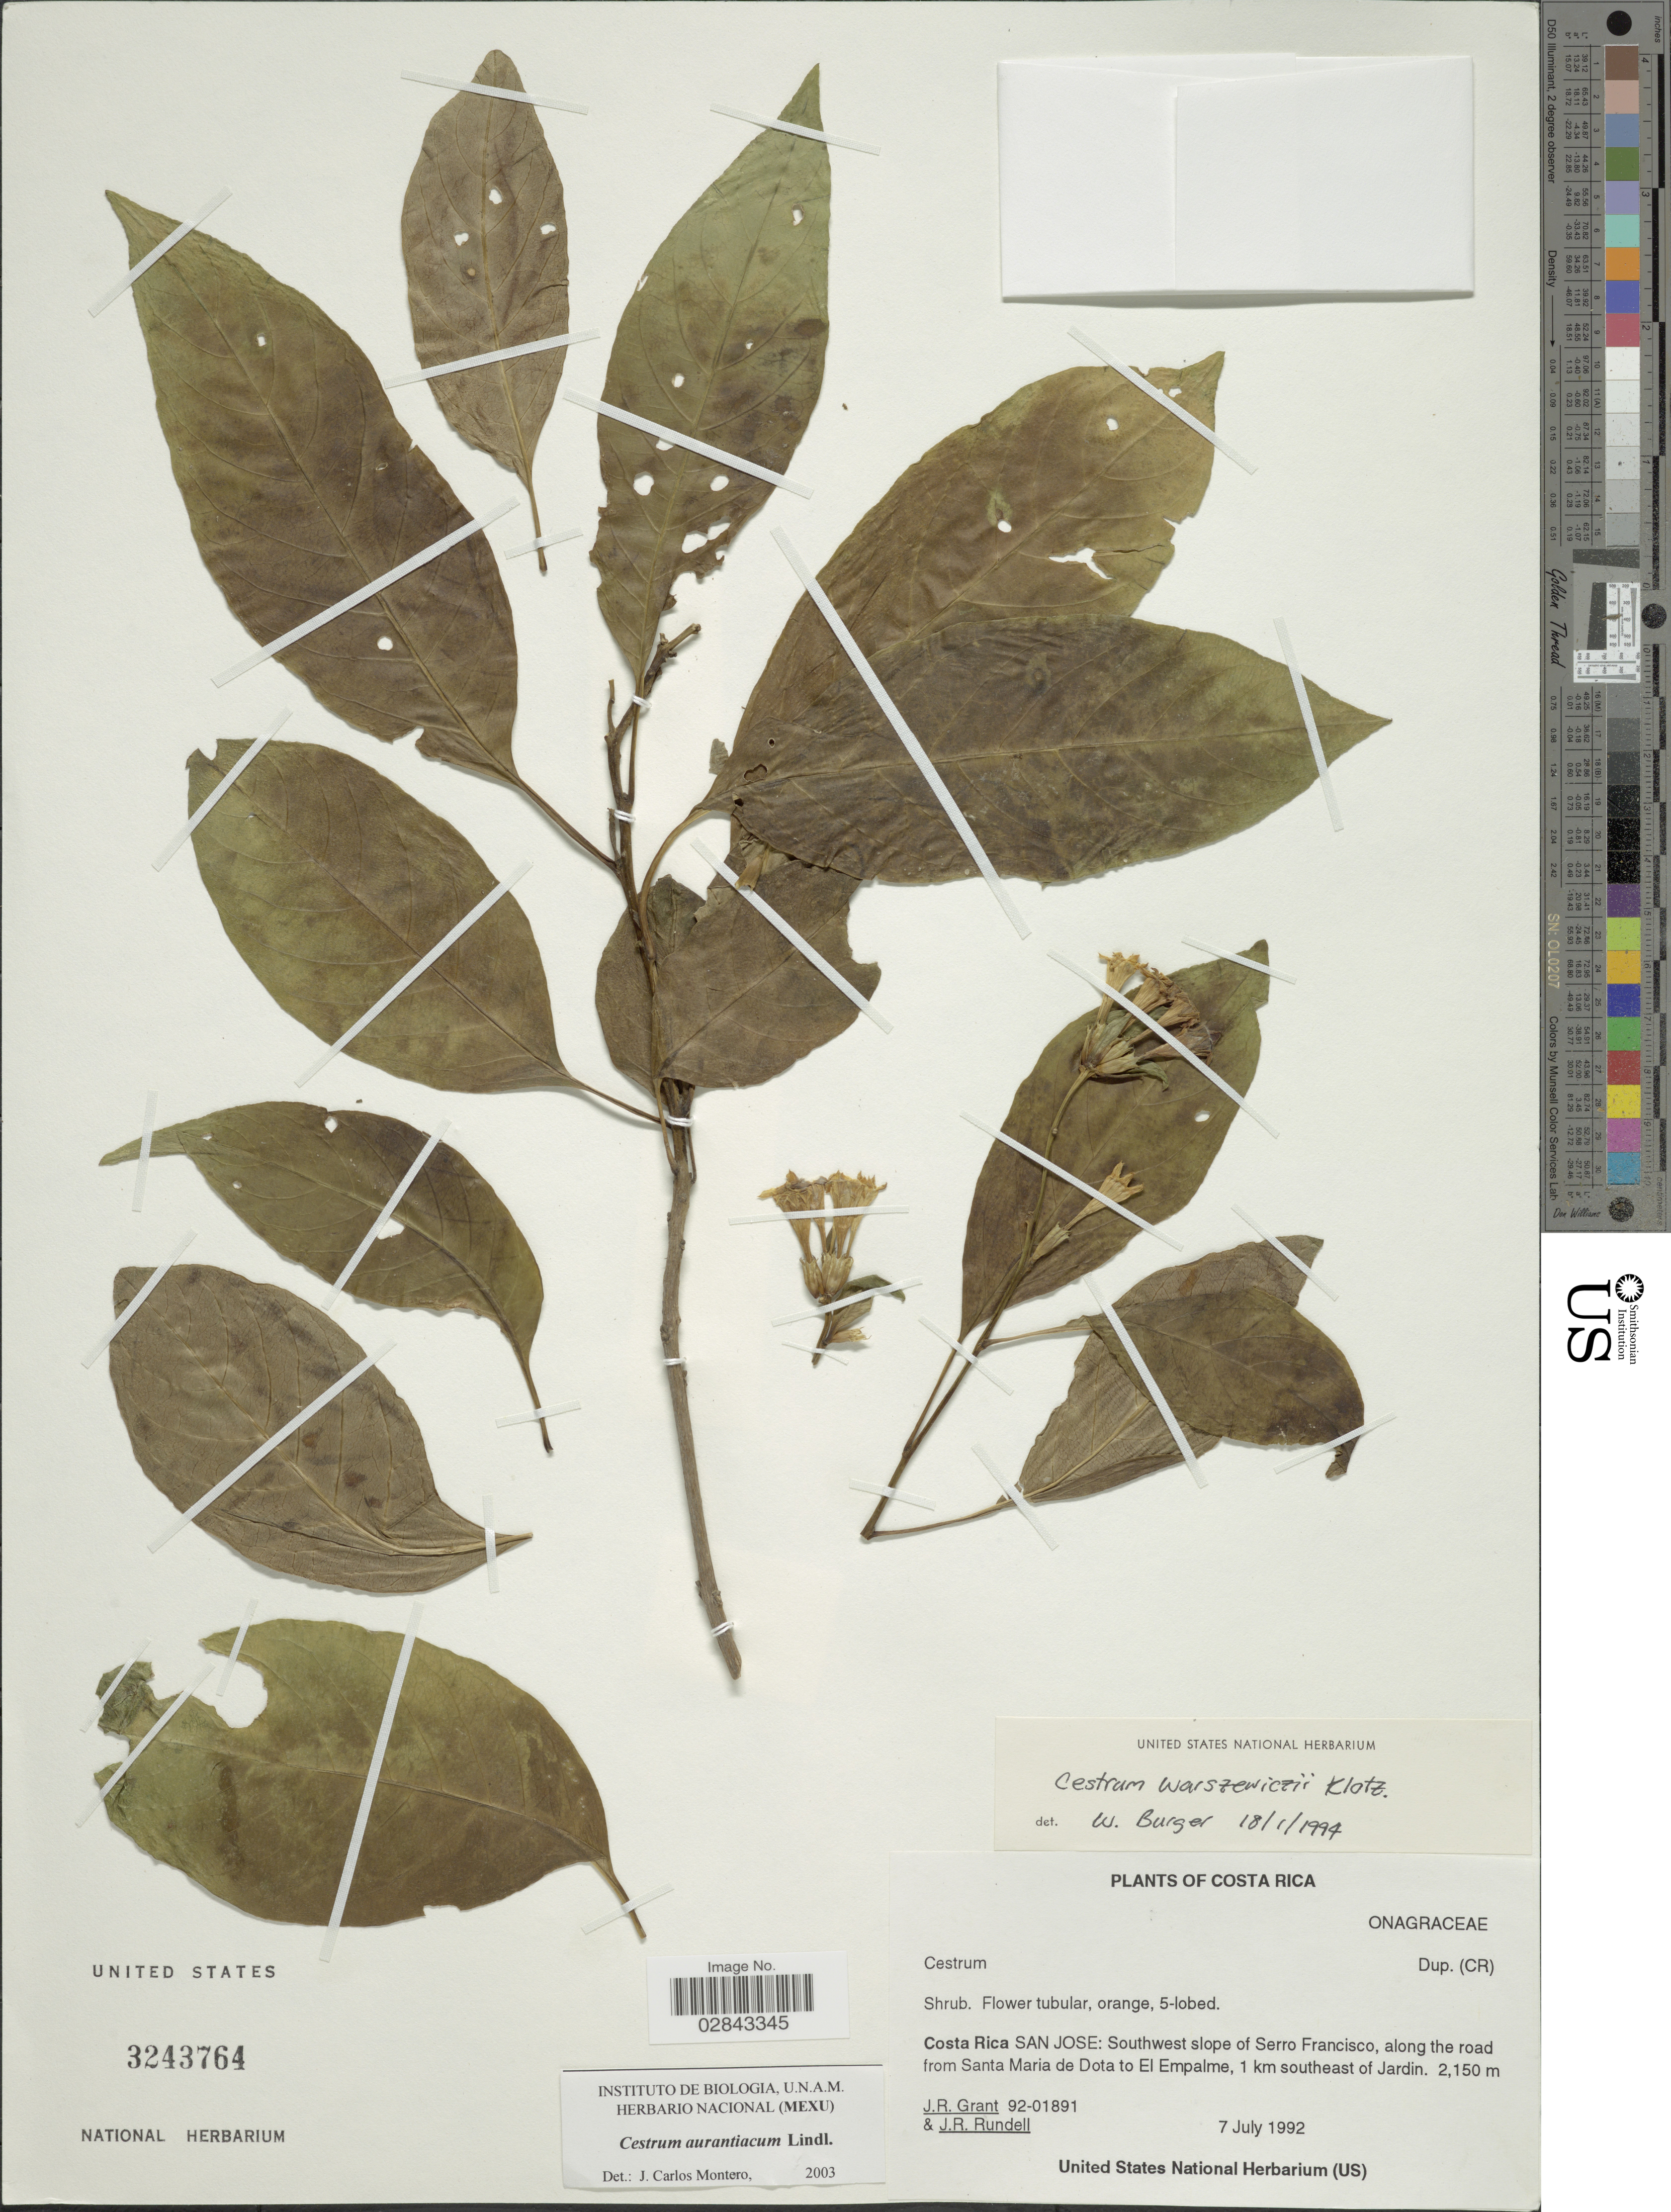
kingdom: Plantae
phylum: Tracheophyta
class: Magnoliopsida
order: Solanales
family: Solanaceae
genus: Cestrum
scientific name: Cestrum aurantiacum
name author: Lindley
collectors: J. Grant & J. R. Rundell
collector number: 92-01891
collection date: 1992-07-07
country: Costa Rica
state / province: San José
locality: Southwest slope of Serro Francisco, along the road from Santa Maria de Dota to El Empalme, 1 km southeast of Jardin.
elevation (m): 2150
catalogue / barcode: US 3243764